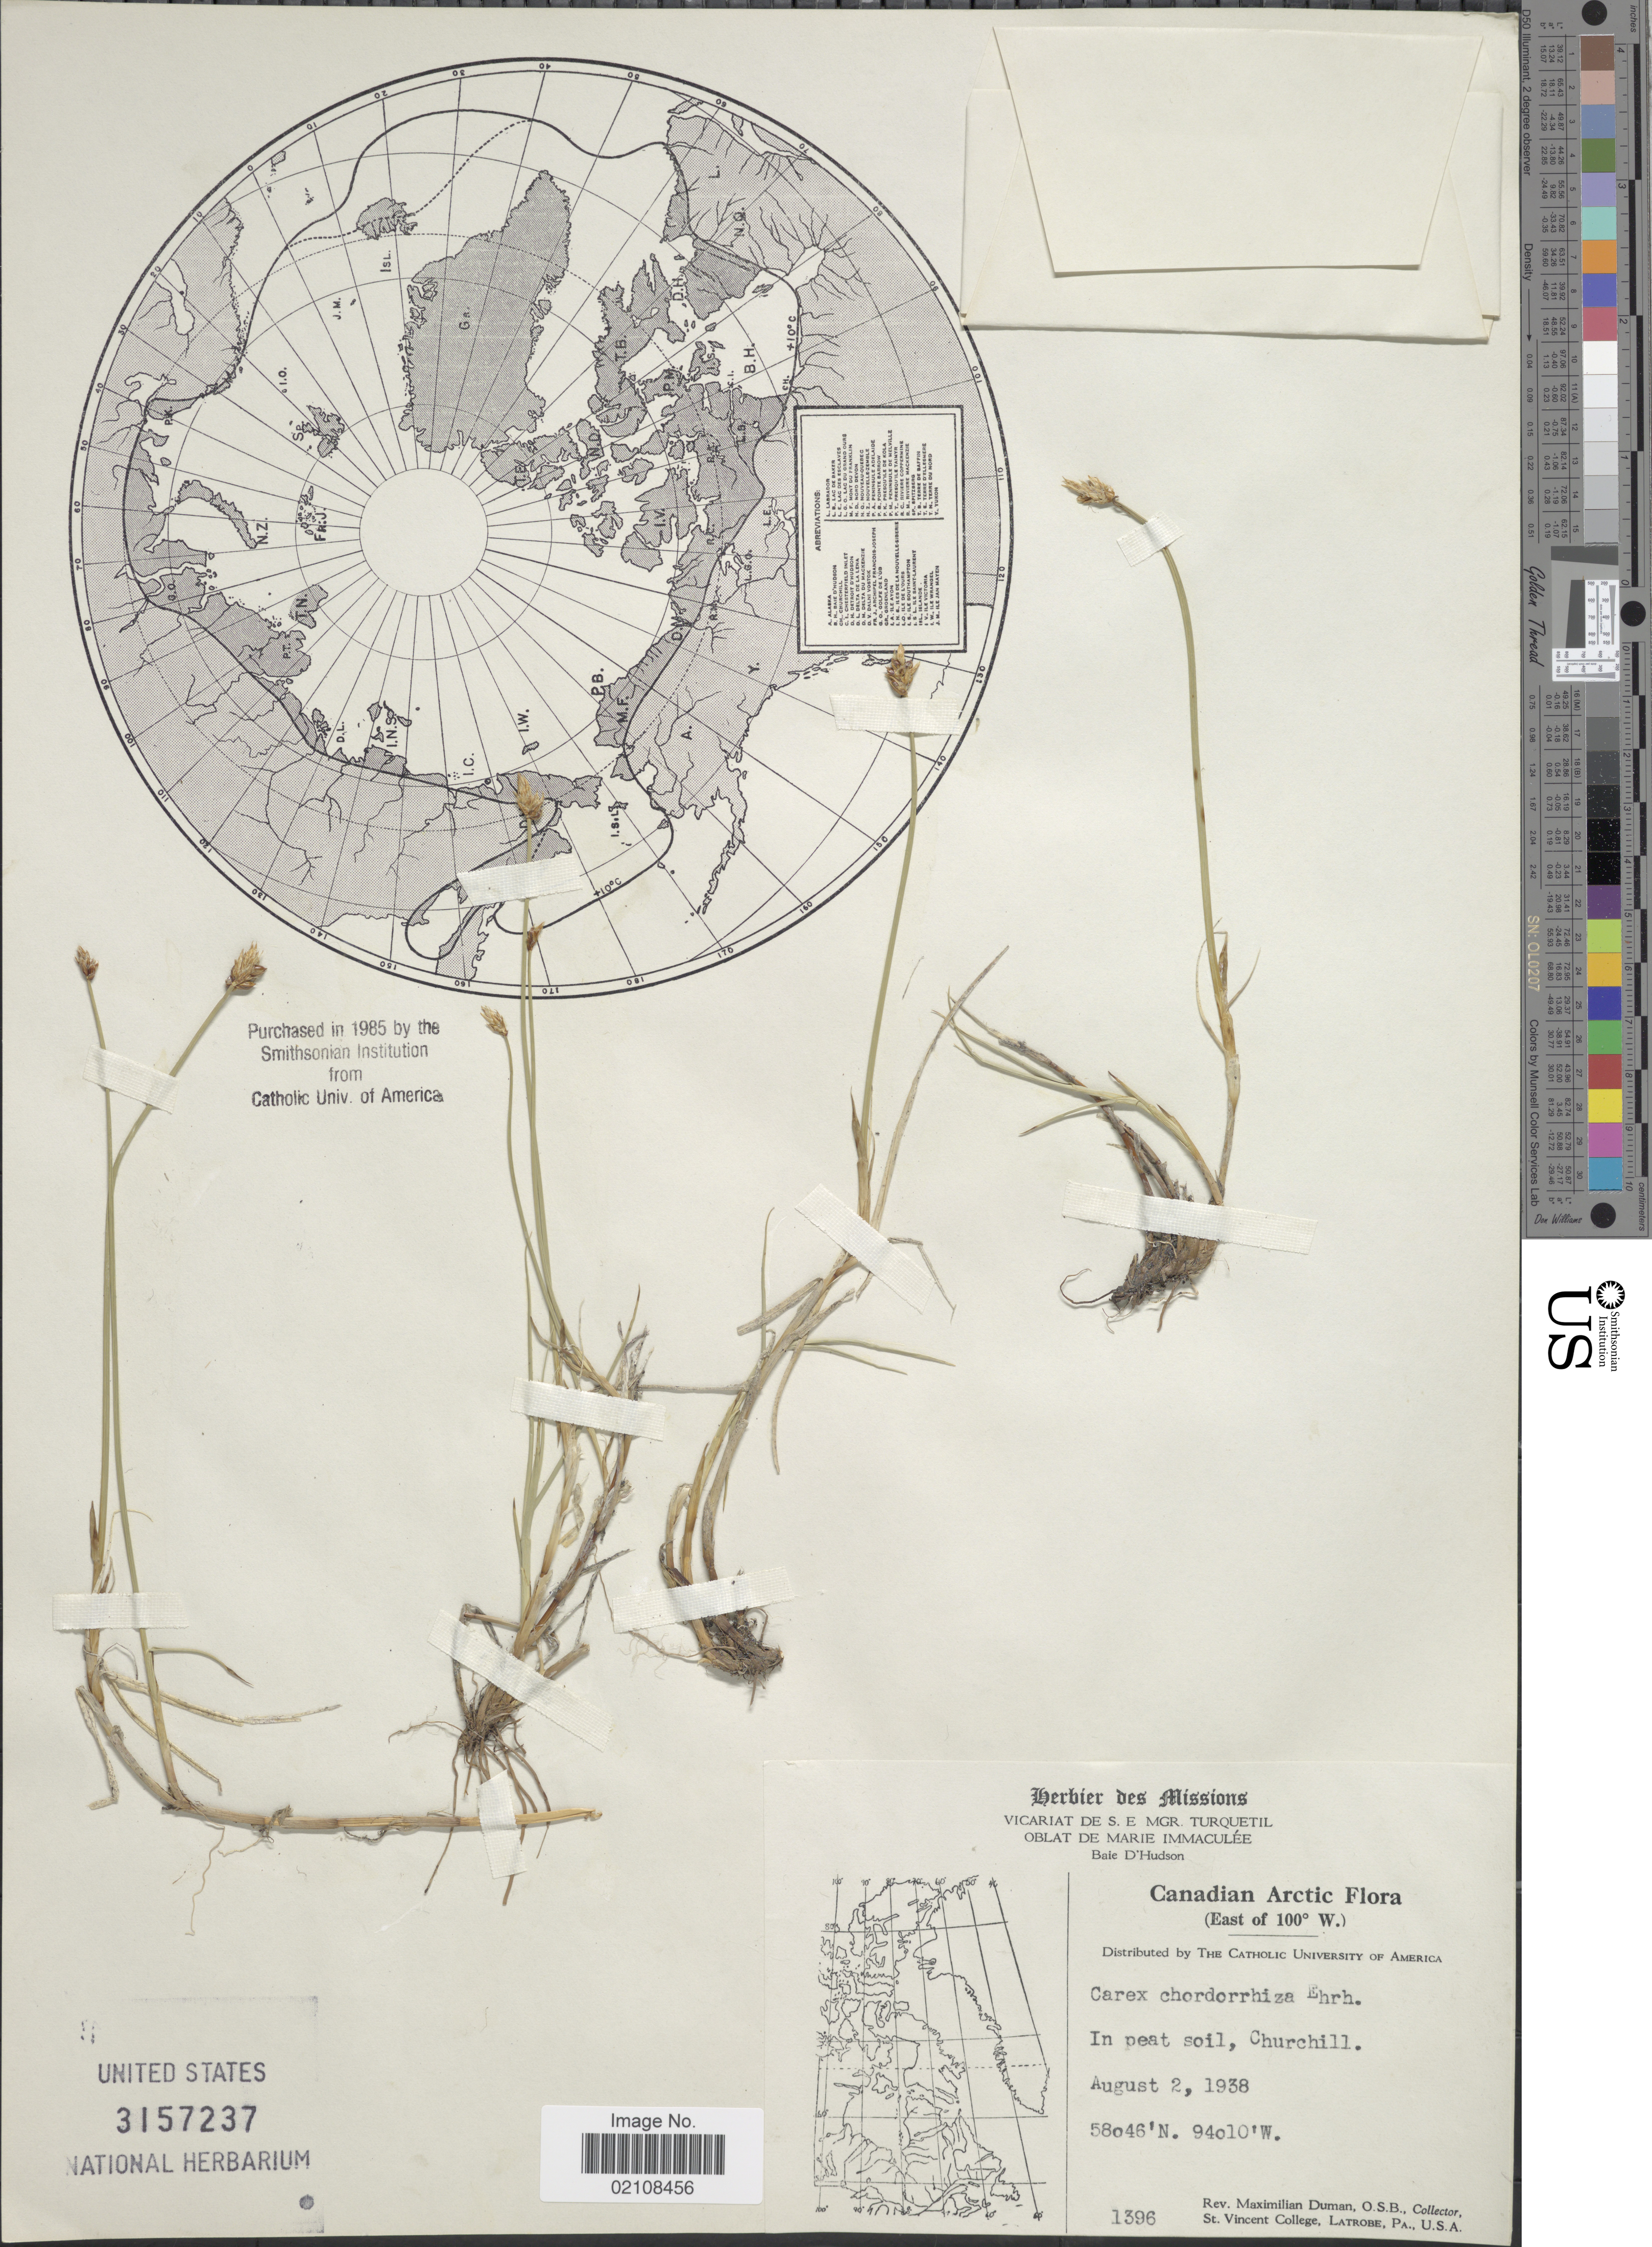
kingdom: Plantae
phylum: Tracheophyta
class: Liliopsida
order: Poales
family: Cyperaceae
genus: Carex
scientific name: Carex chordorrhiza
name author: L. f.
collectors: M. Duman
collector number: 1396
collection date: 1938-08-02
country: Canada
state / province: Manitoba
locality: Canadian Arctic. In peat soil, Churchill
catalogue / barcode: US 3157237